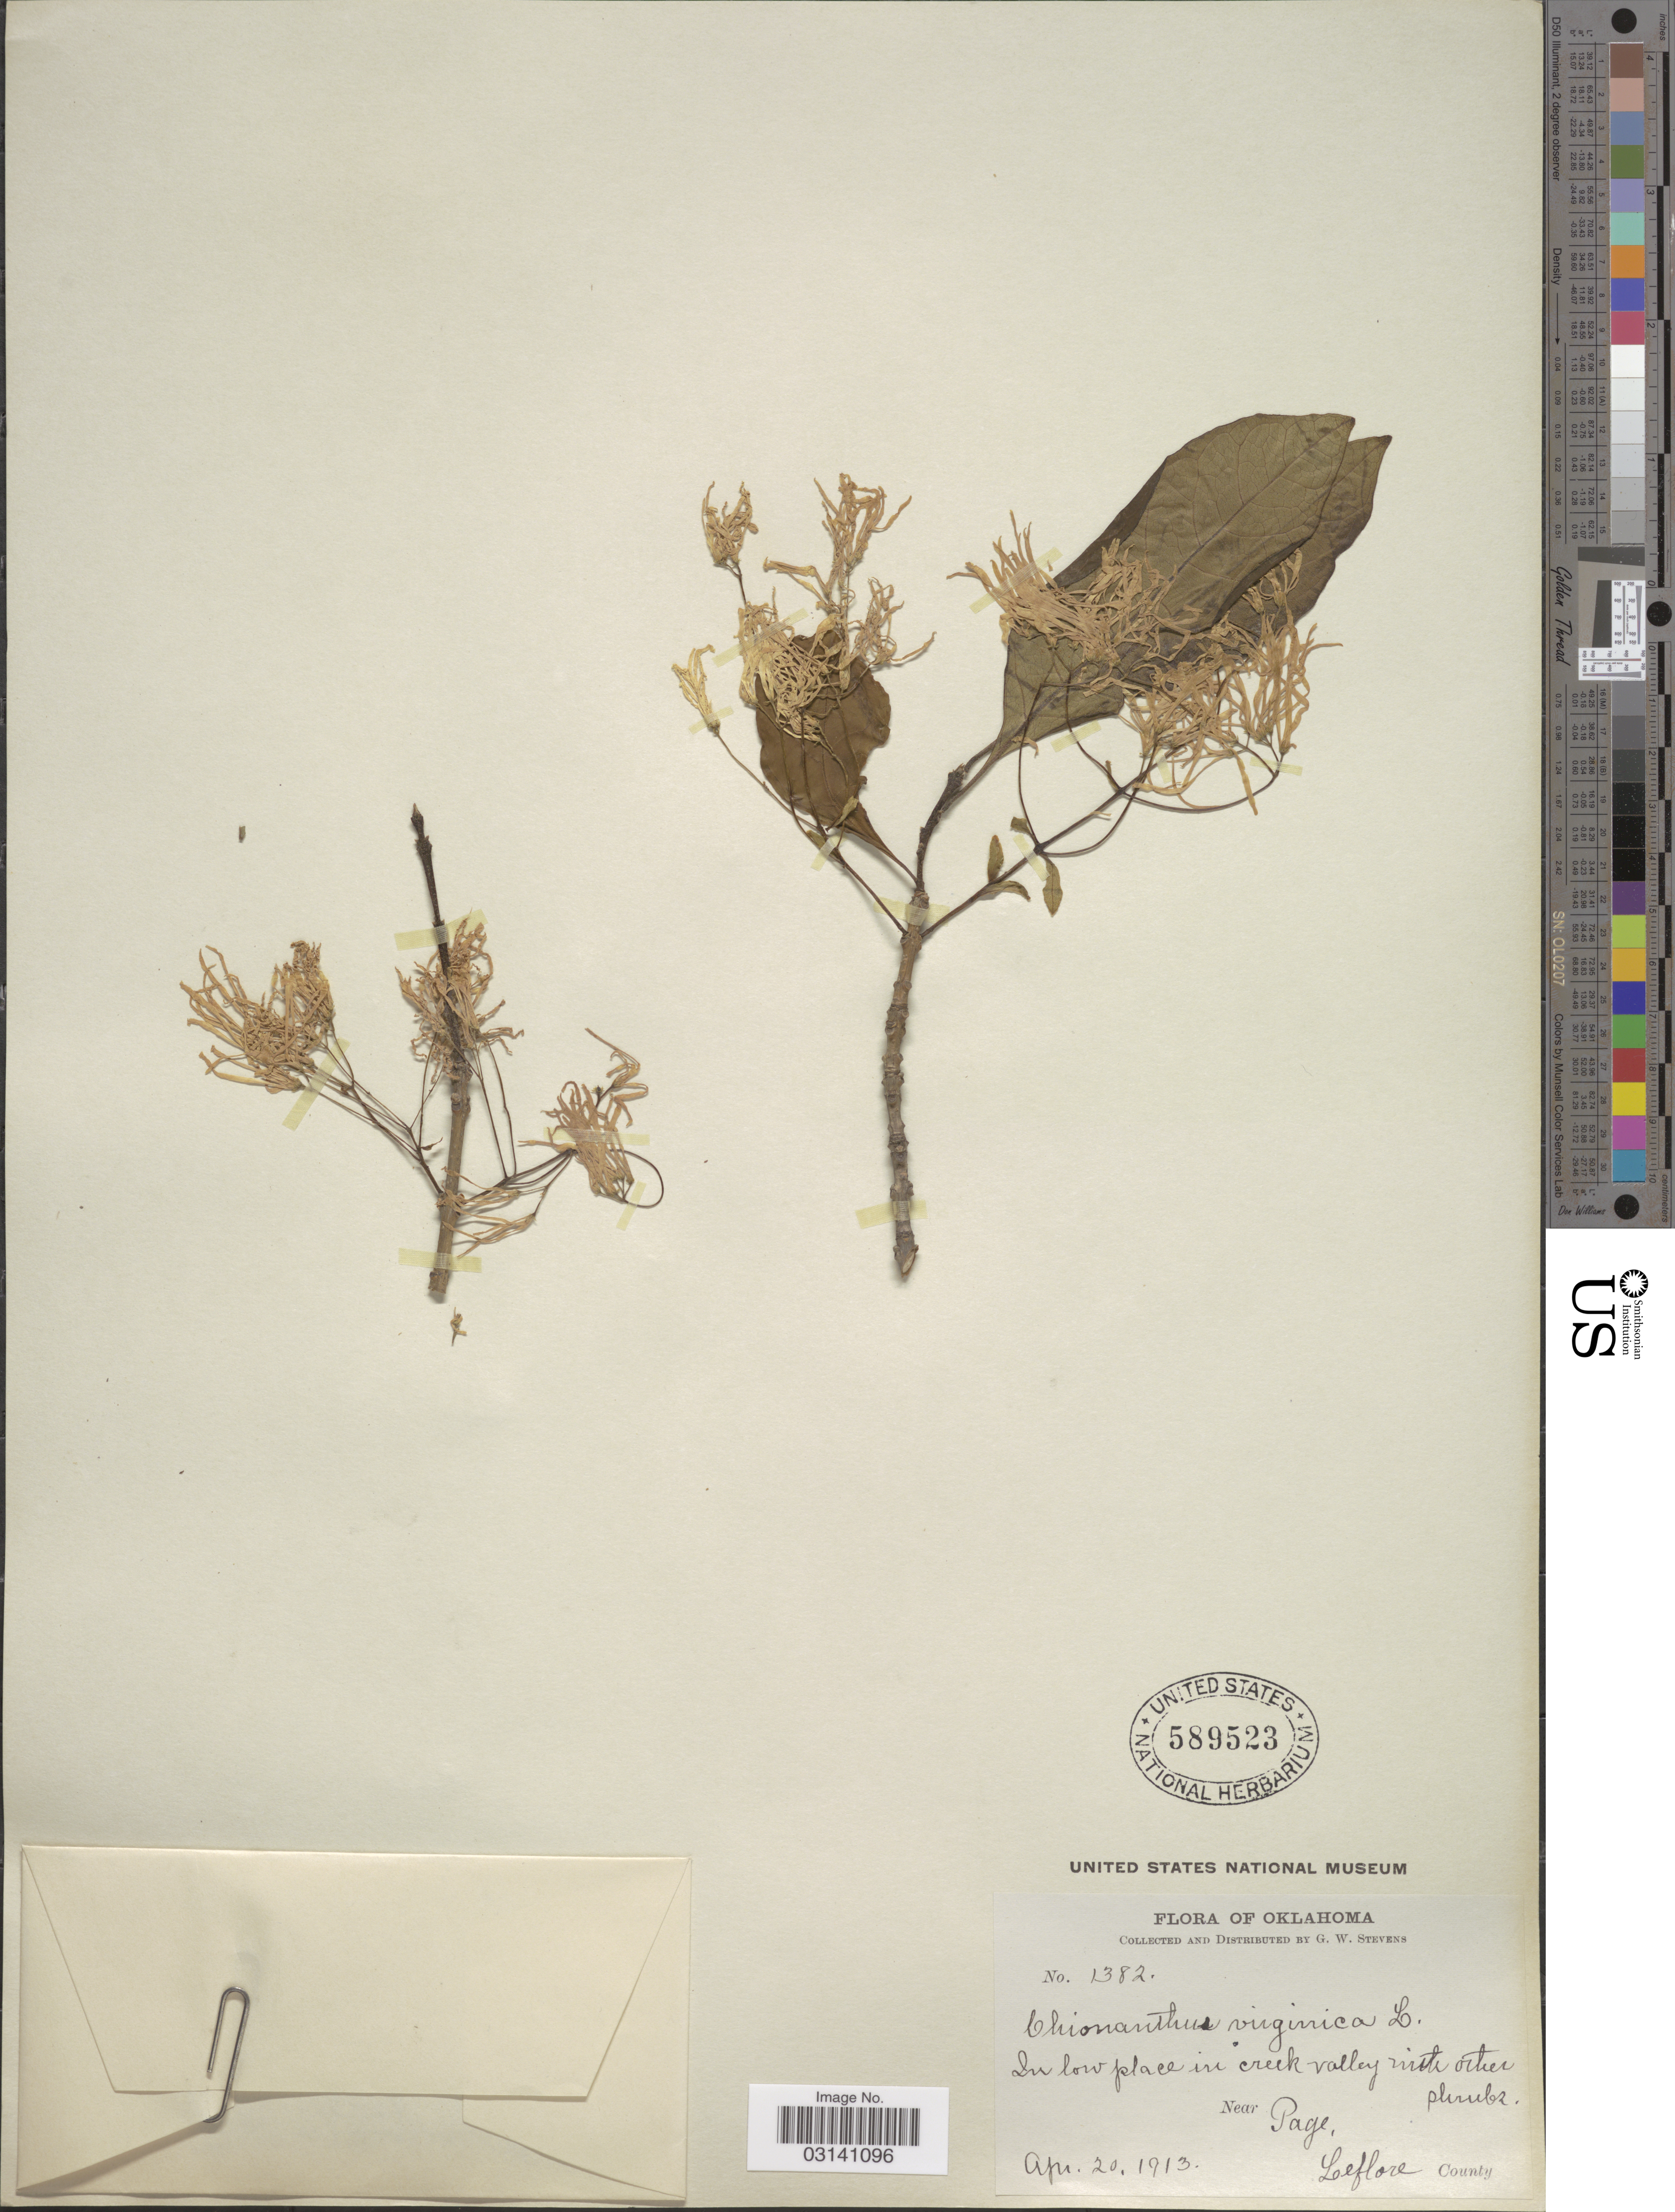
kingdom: Plantae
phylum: Tracheophyta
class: Magnoliopsida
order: Lamiales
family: Oleaceae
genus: Chionanthus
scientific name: Chionanthus virginicus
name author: L.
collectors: G. W. Stevens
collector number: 1382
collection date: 1913-04-20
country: United States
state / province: Oklahoma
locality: Near Page, Leflore County.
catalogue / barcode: US 589523